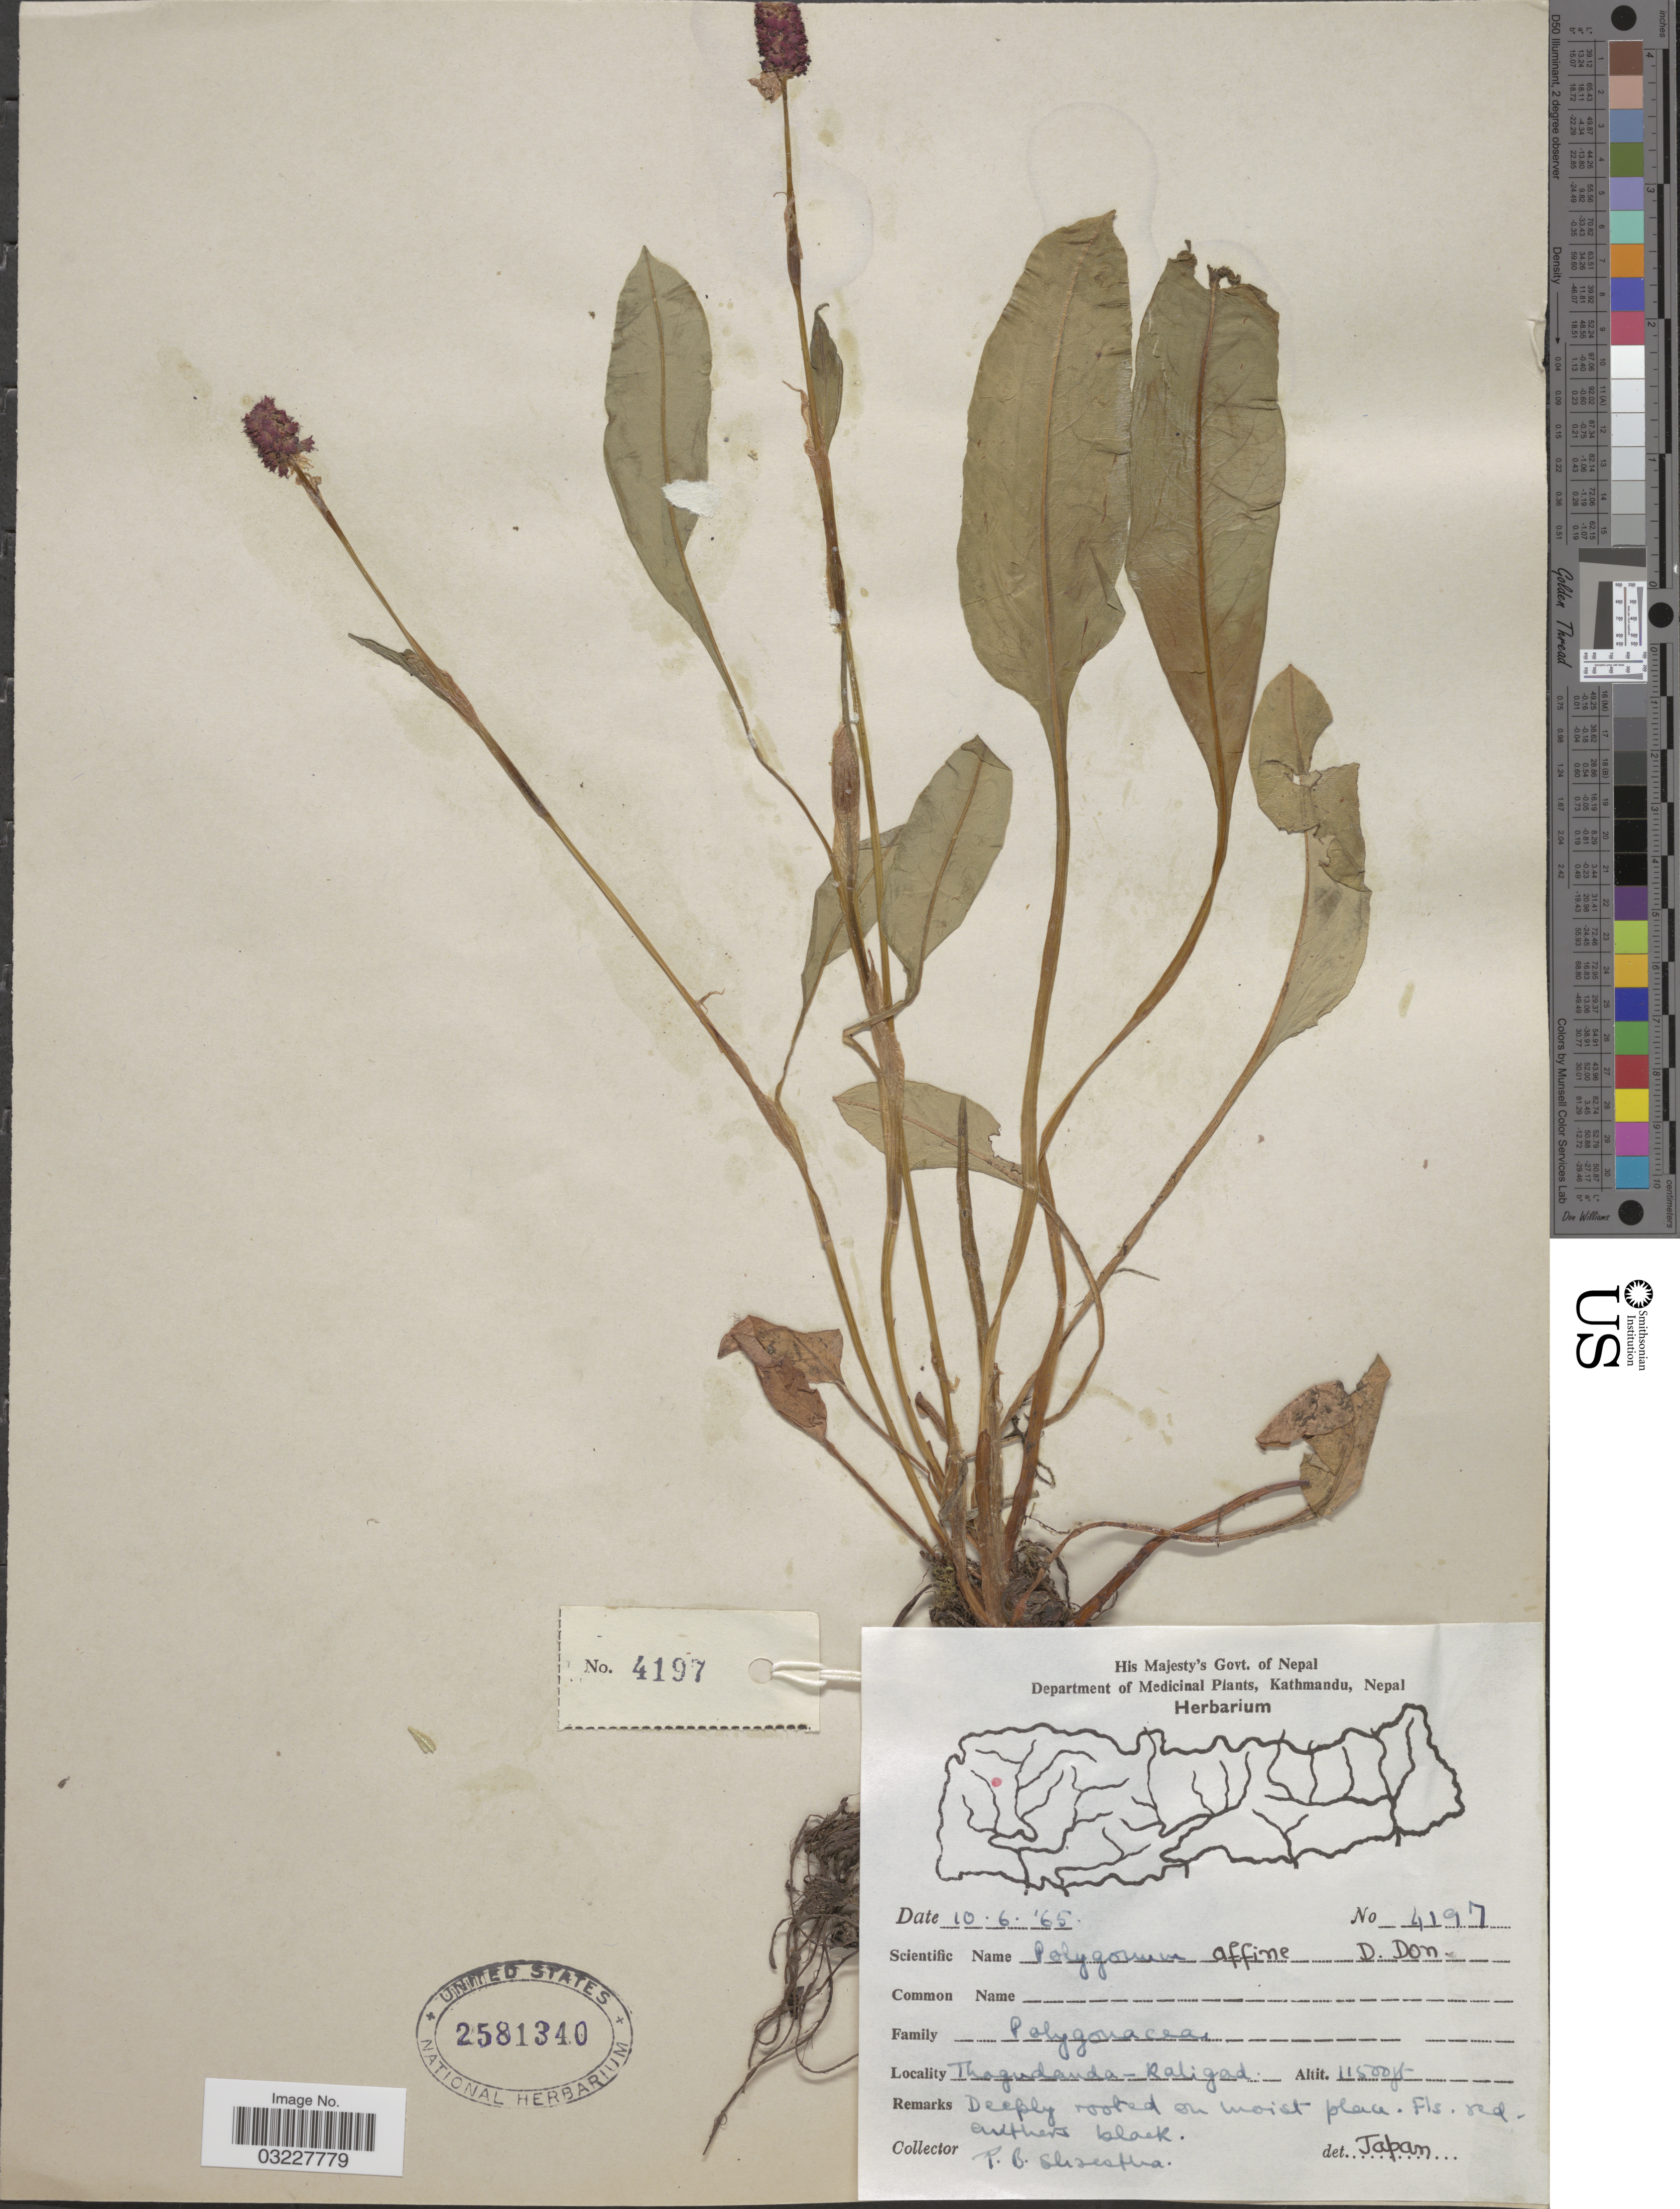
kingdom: Plantae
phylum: Tracheophyta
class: Magnoliopsida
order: Caryophyllales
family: Polygonaceae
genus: Polygonum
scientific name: Polygonum affine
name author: D. Don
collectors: T. B. Shrestha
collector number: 4197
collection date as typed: Transcribed d/m/y: 10/6/65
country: Nepal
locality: Thagudanda - Raligad [interpreted].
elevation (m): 3505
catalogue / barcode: US 2581340